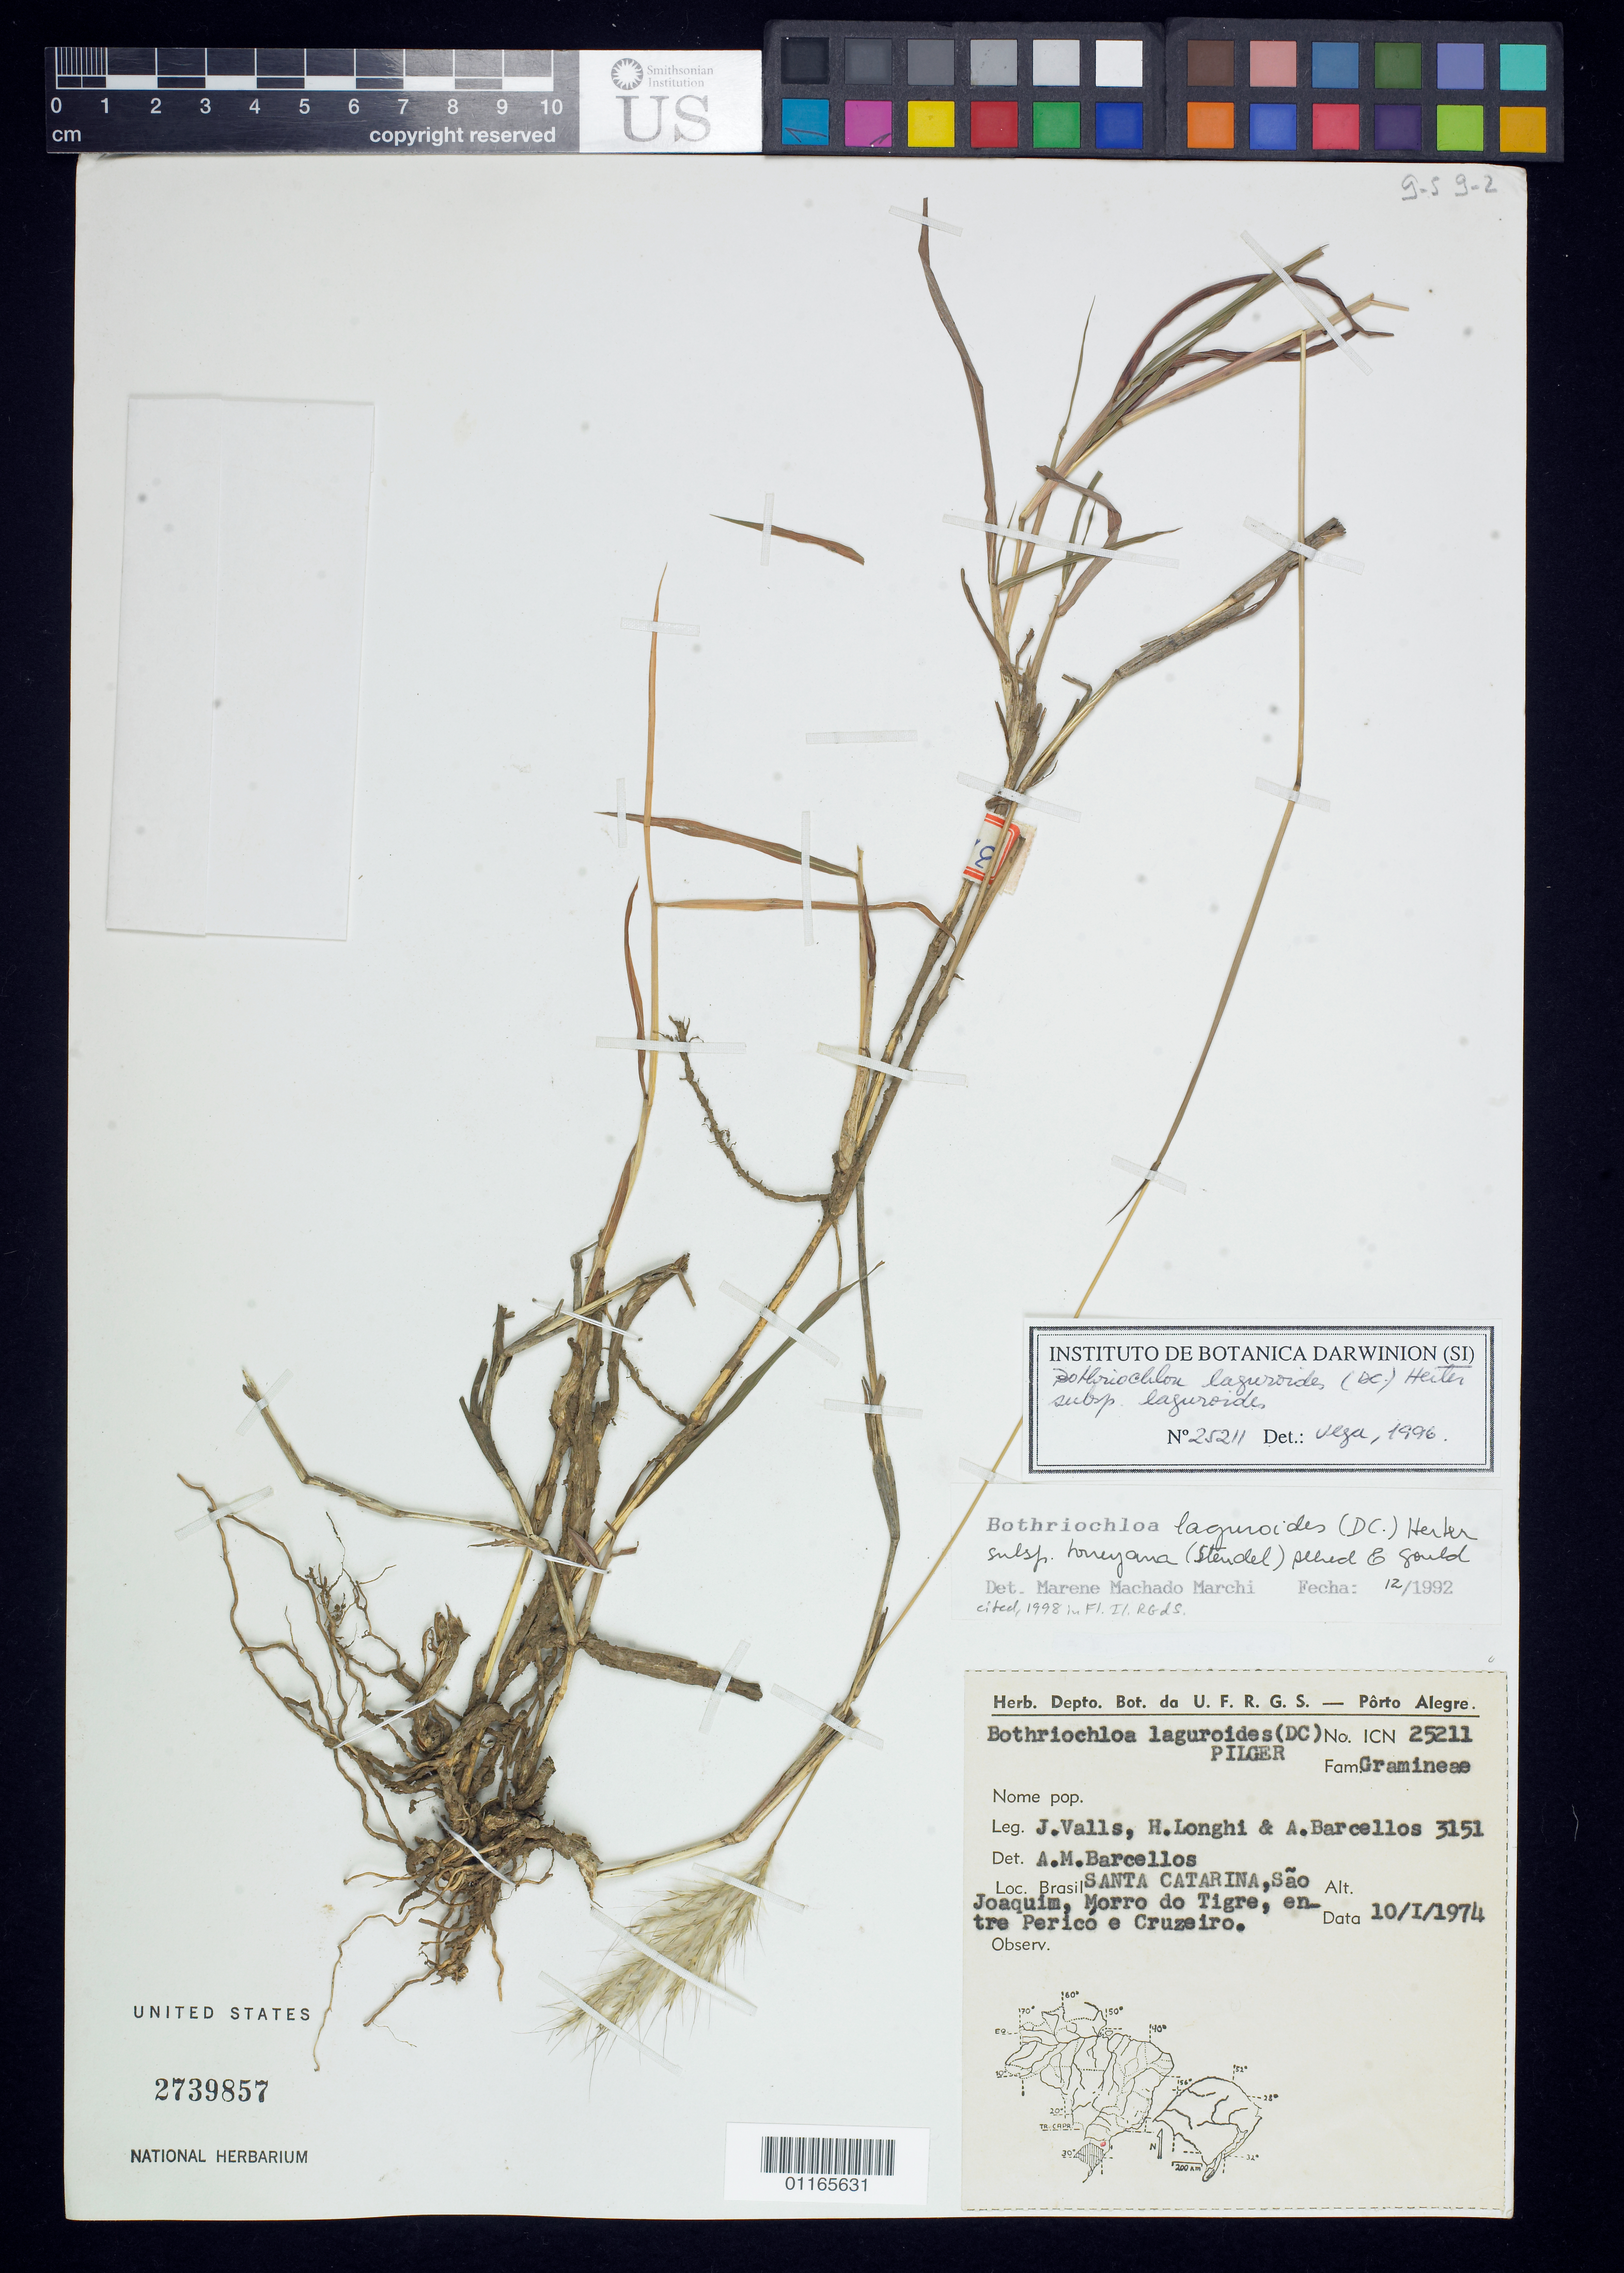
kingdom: Plantae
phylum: Tracheophyta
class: Liliopsida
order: Poales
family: Poaceae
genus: Bothriochloa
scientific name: Bothriochloa laguroides subsp. laguroides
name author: (DC.) Herter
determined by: Vega, A. S.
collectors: J. Valls, H. Longhi-Wagner & A. Barcellos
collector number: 3151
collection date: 1974-01-10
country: Brazil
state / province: Santa Catarina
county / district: São Joaquim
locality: Morro do Tigre, entre Perico e Cruzeiro.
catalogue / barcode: US 2739857